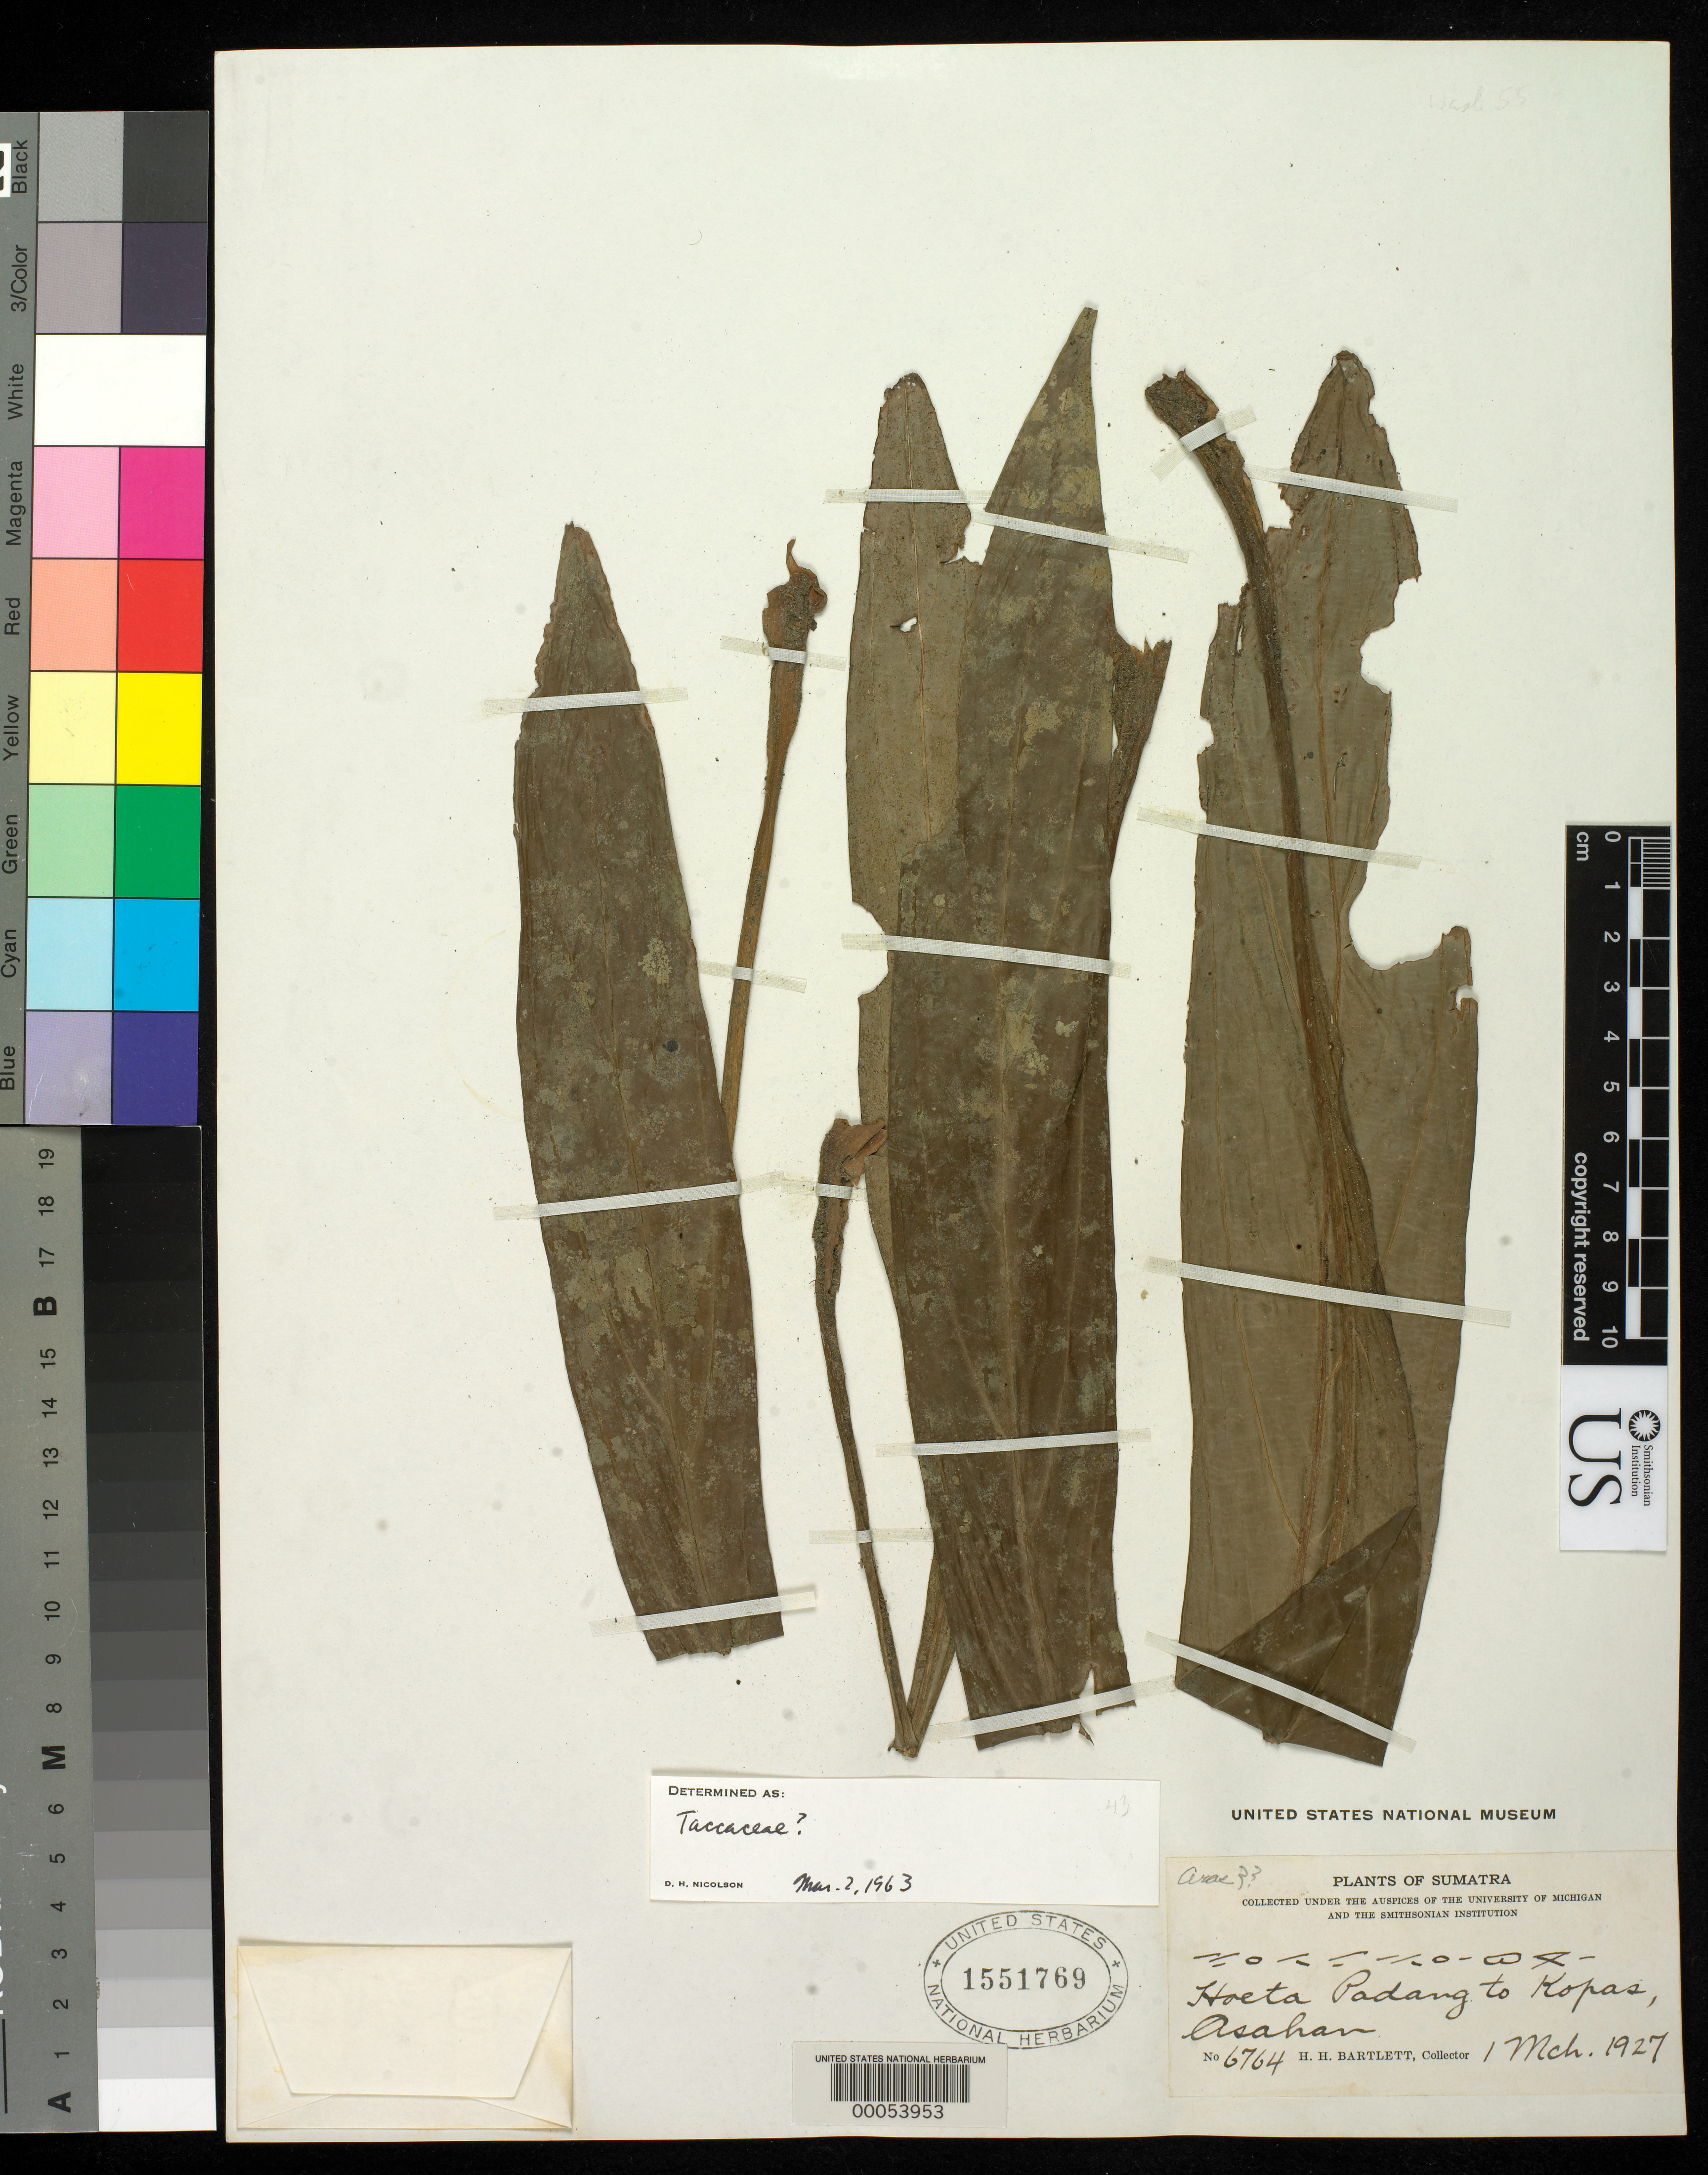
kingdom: Plantae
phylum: Tracheophyta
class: Liliopsida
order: Dioscoreales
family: Dioscoreaceae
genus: Tacca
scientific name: Tacca sp.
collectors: H. H. Bartlett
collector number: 6764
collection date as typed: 01 Mar 1927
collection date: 1927-03-01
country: Indonesia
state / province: Sumatra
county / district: Sumatera Utara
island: Sumatra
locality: Hoeta Padang to Kopas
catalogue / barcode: US 1551769